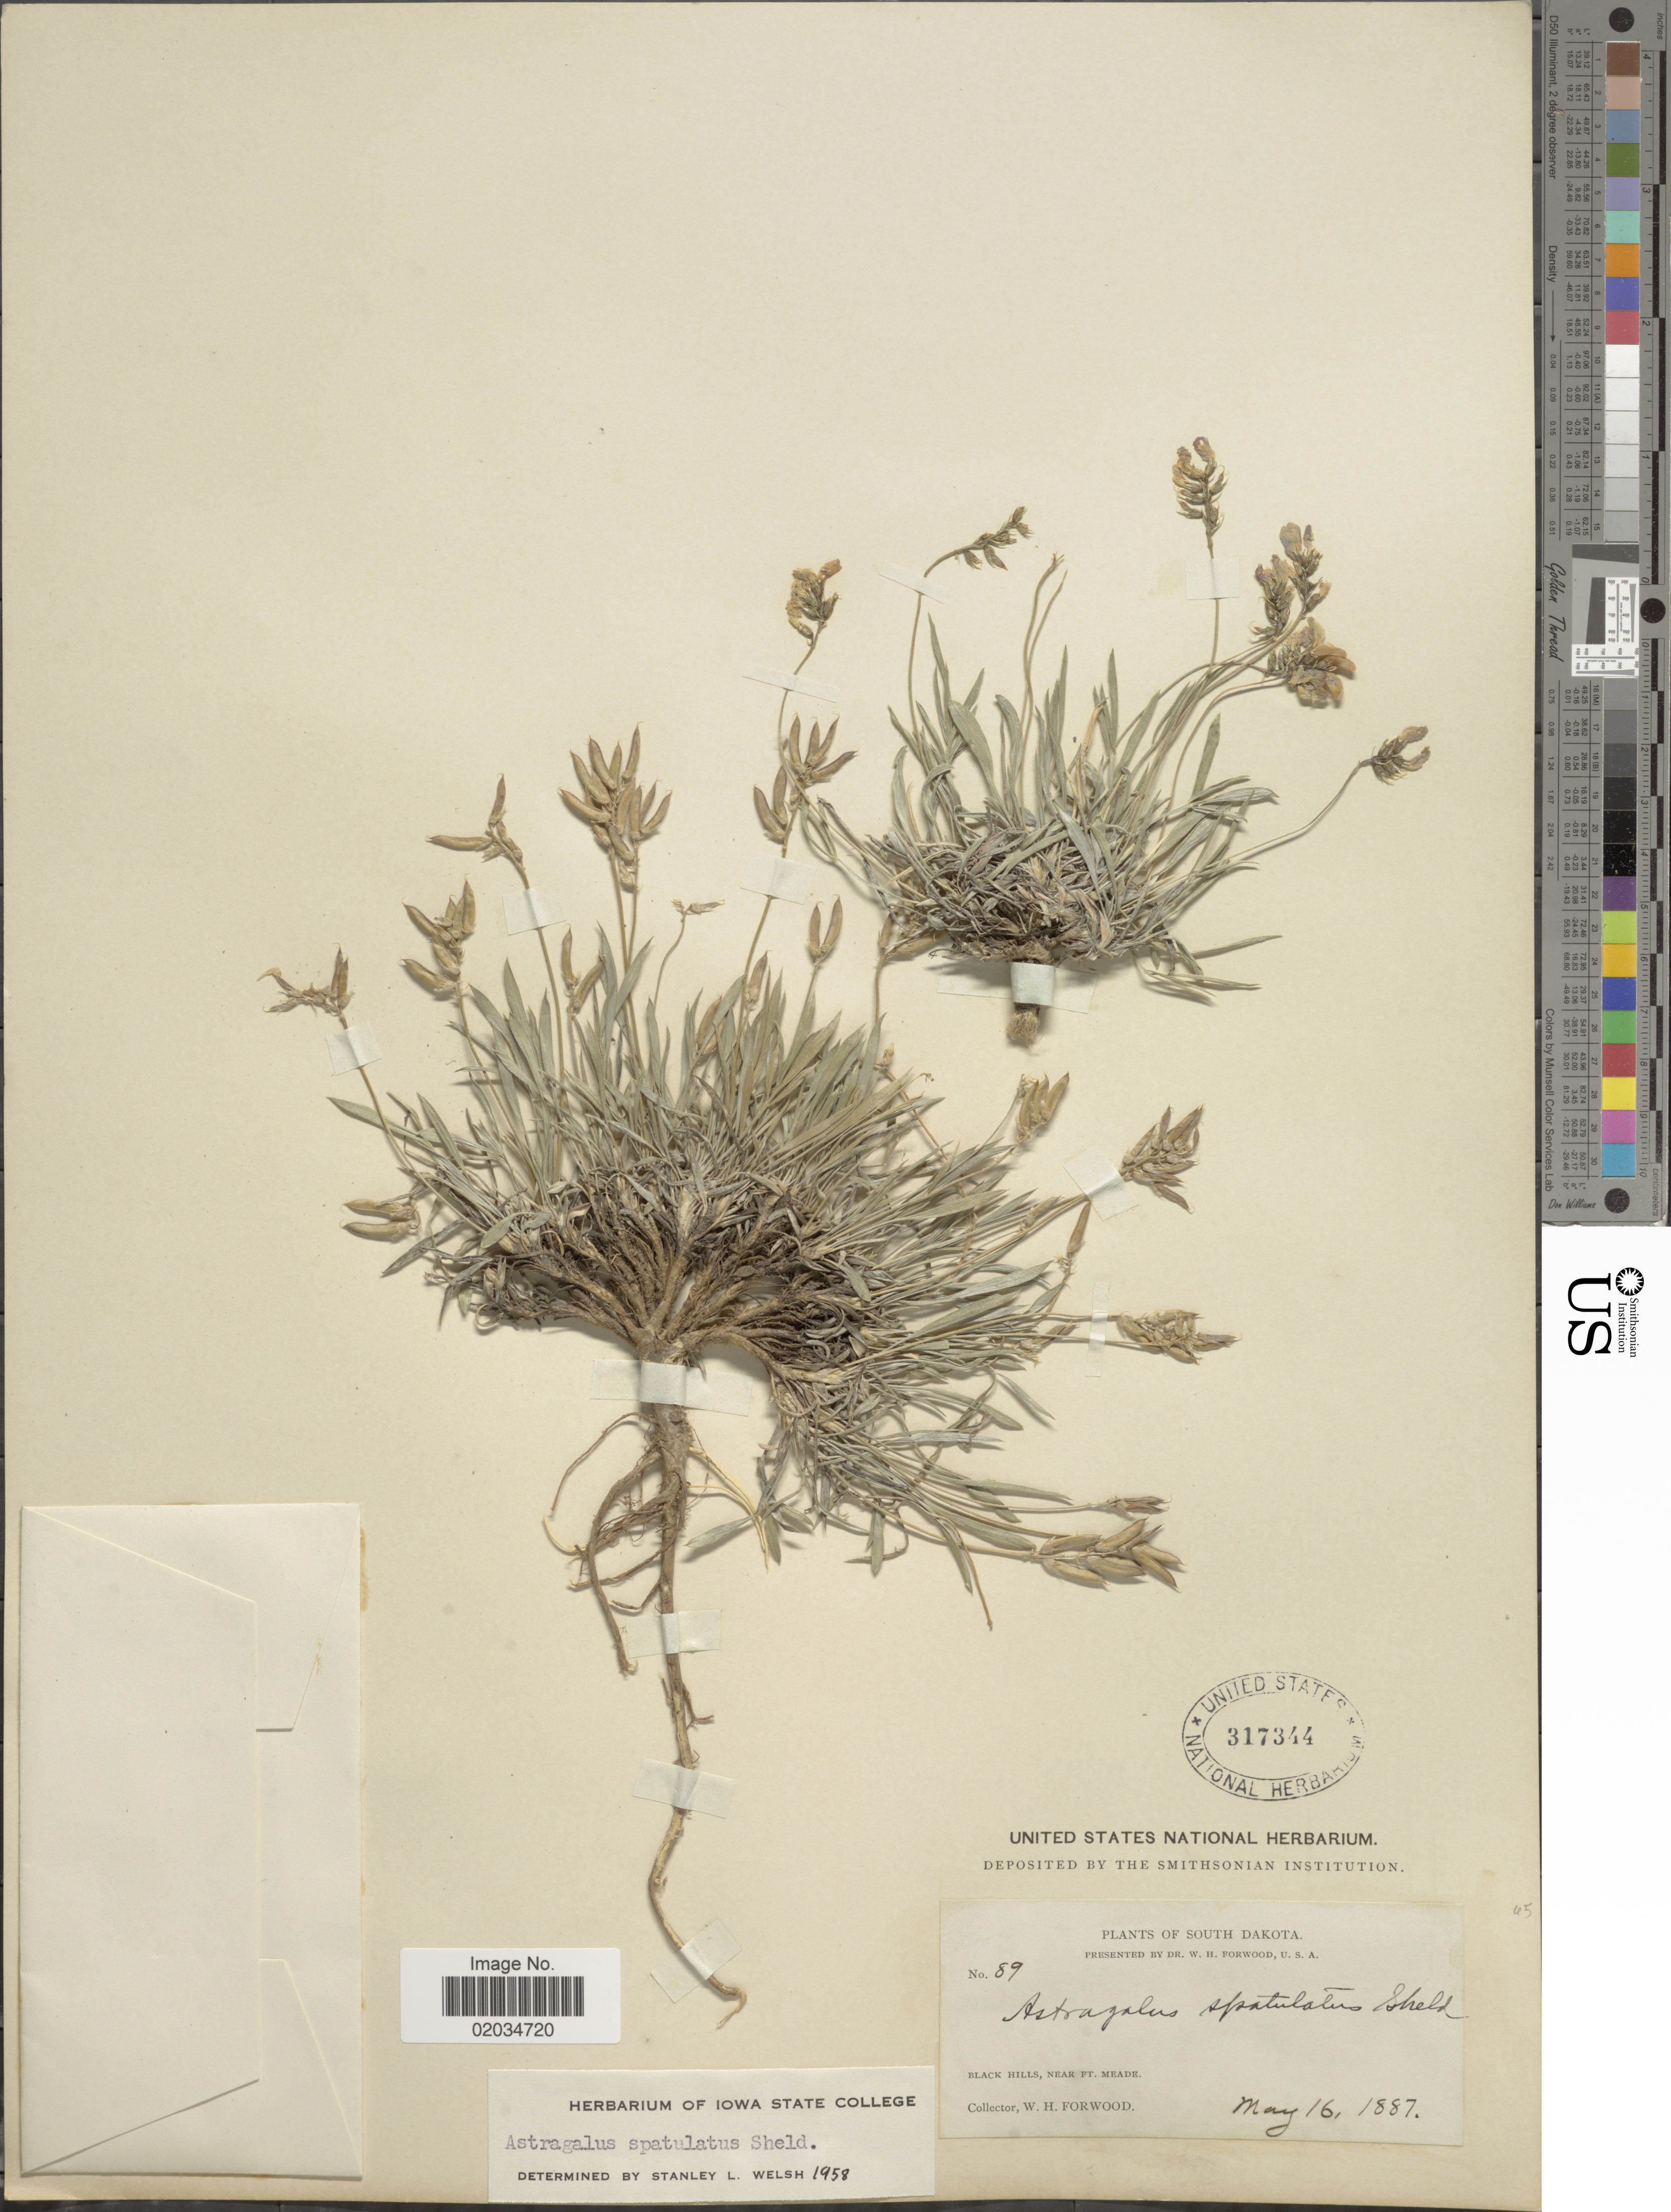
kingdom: Plantae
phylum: Tracheophyta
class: Magnoliopsida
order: Fabales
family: Fabaceae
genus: Astragalus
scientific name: Astragalus sparsiflorus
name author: A. Gray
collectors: W. Forwood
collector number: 89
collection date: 1887-05-16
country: United States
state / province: South Dakota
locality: Black Hills, near Ft. Meade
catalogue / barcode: US 317344